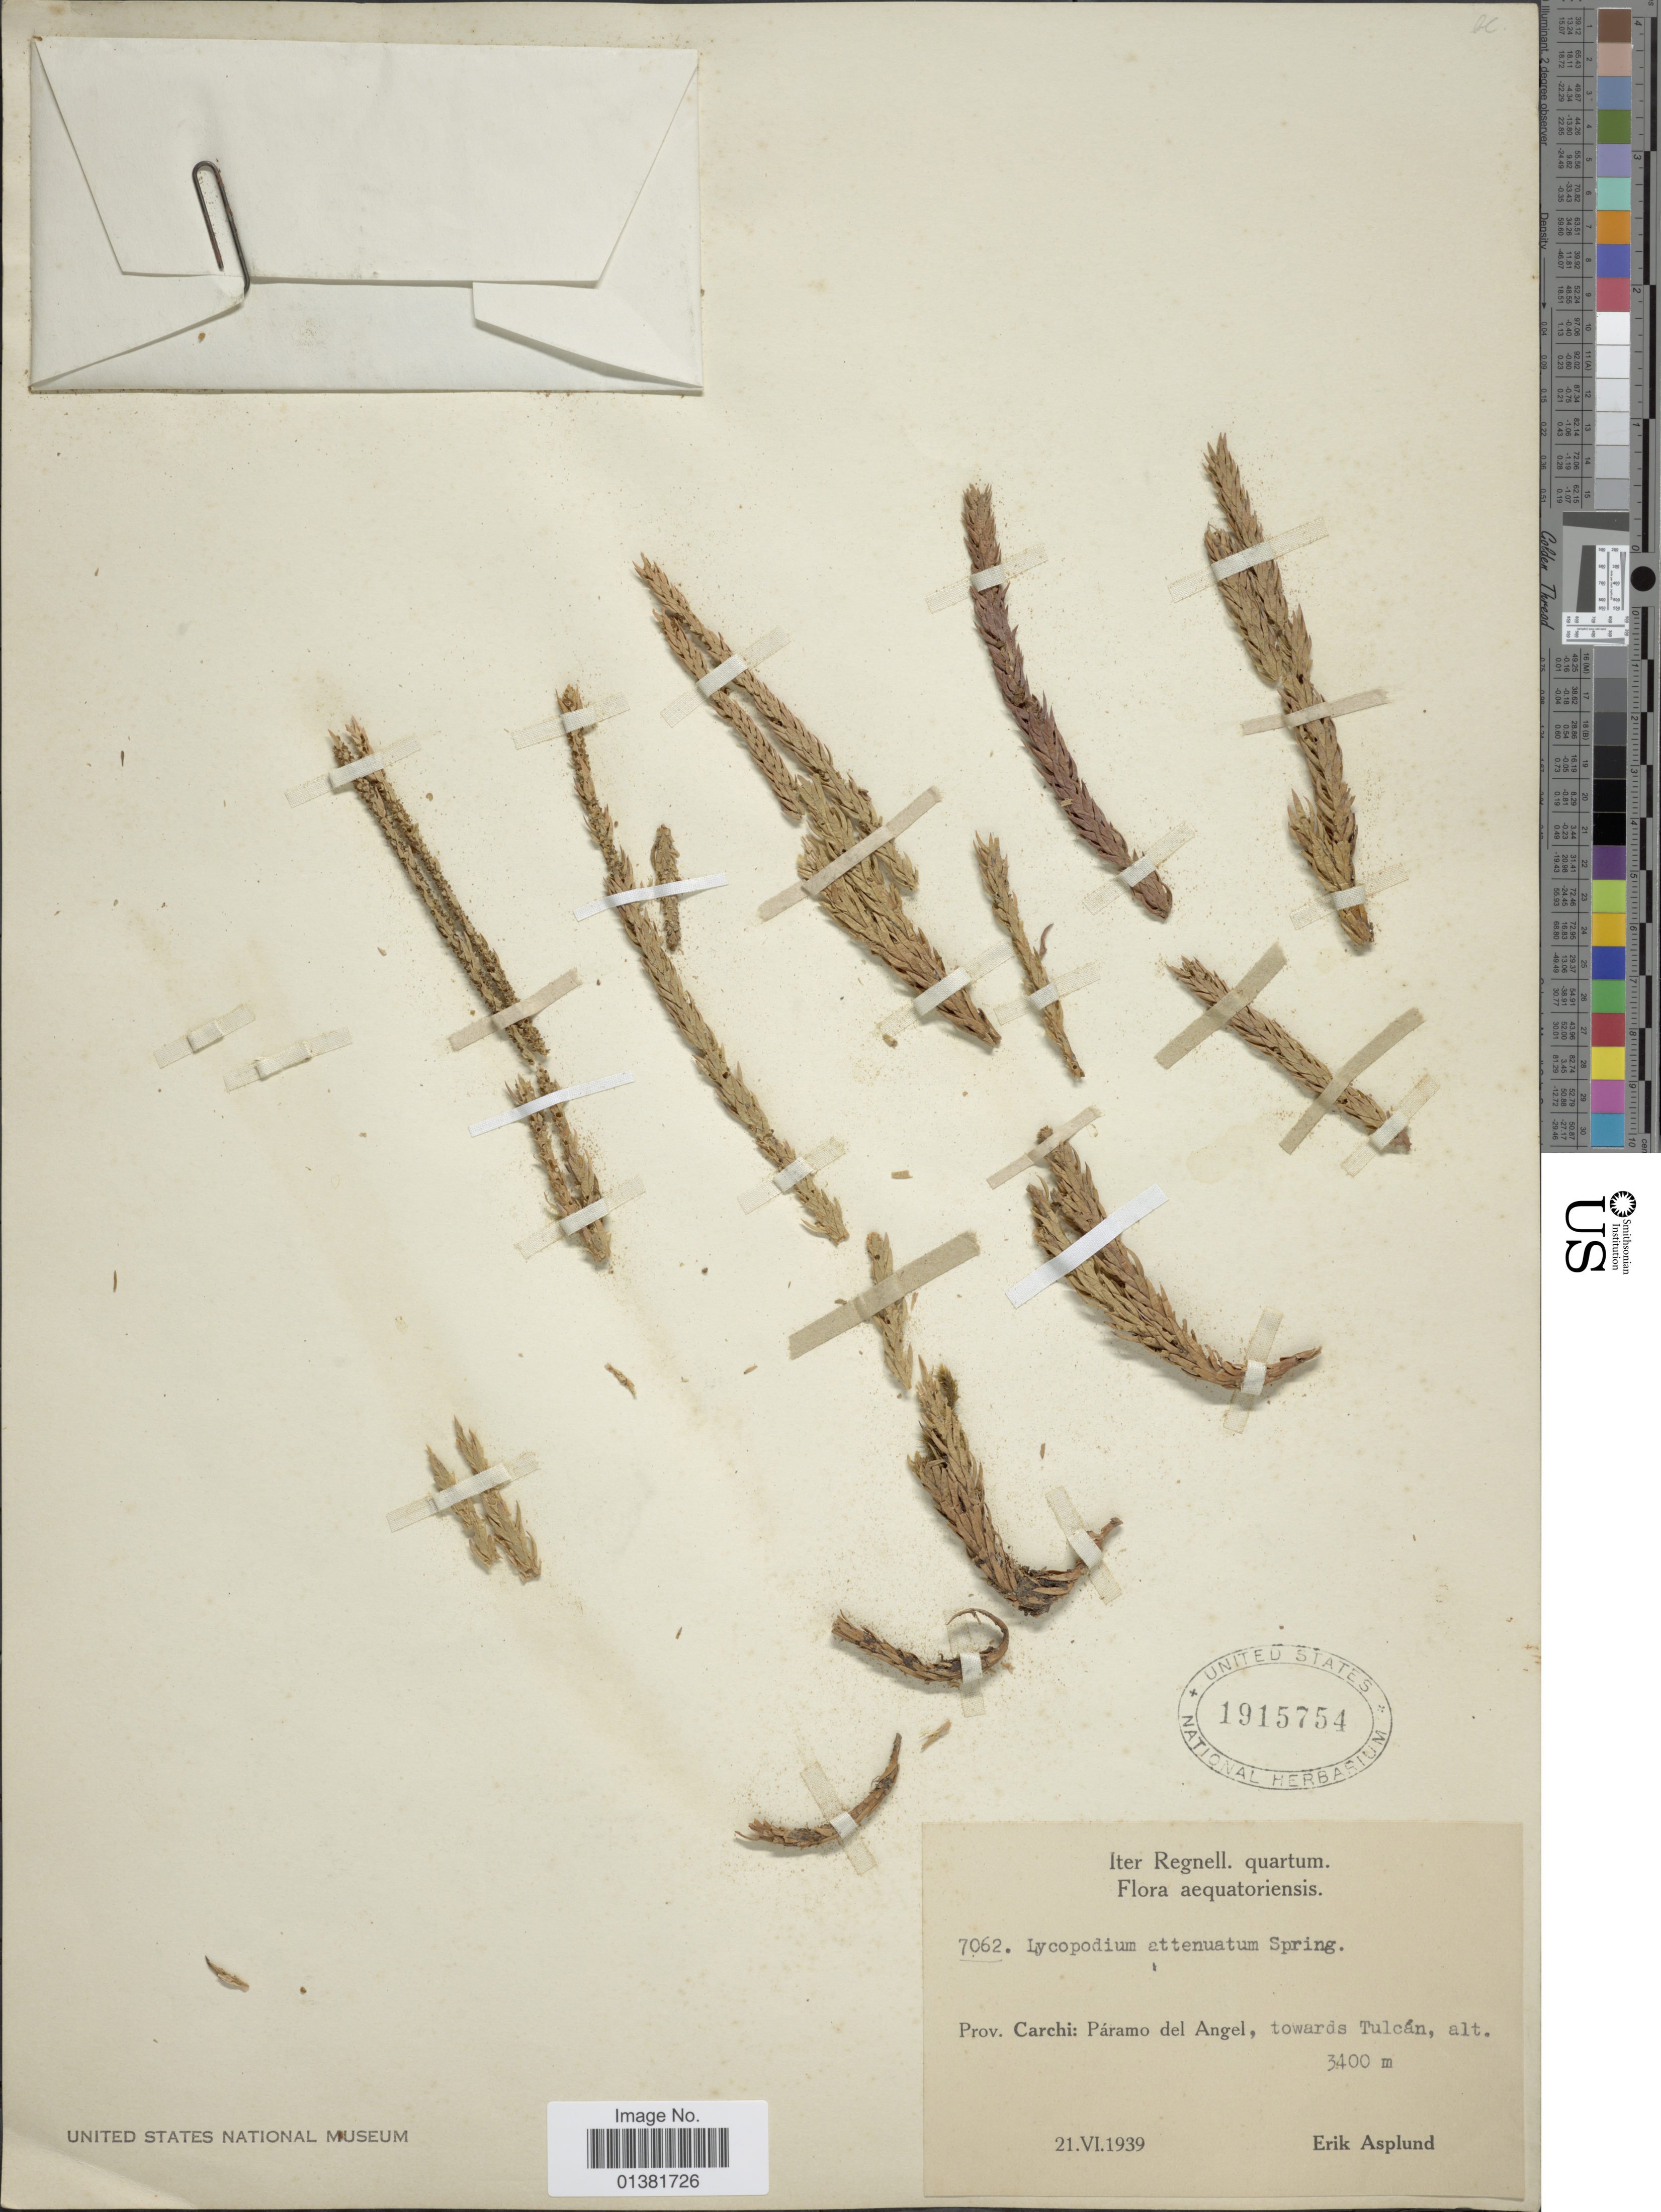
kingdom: Plantae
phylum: Tracheophyta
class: Lycopodiopsida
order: Lycopodiales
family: Lycopodiaceae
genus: Phlegmariurus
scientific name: Phlegmariurus attenuatus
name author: (Spring) B. Øllg.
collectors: E. Asplund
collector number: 7062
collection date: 1939-06-21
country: Ecuador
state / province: Carchi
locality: Páramo del Angel, towards Tulcán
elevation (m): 3400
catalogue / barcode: US 1915754